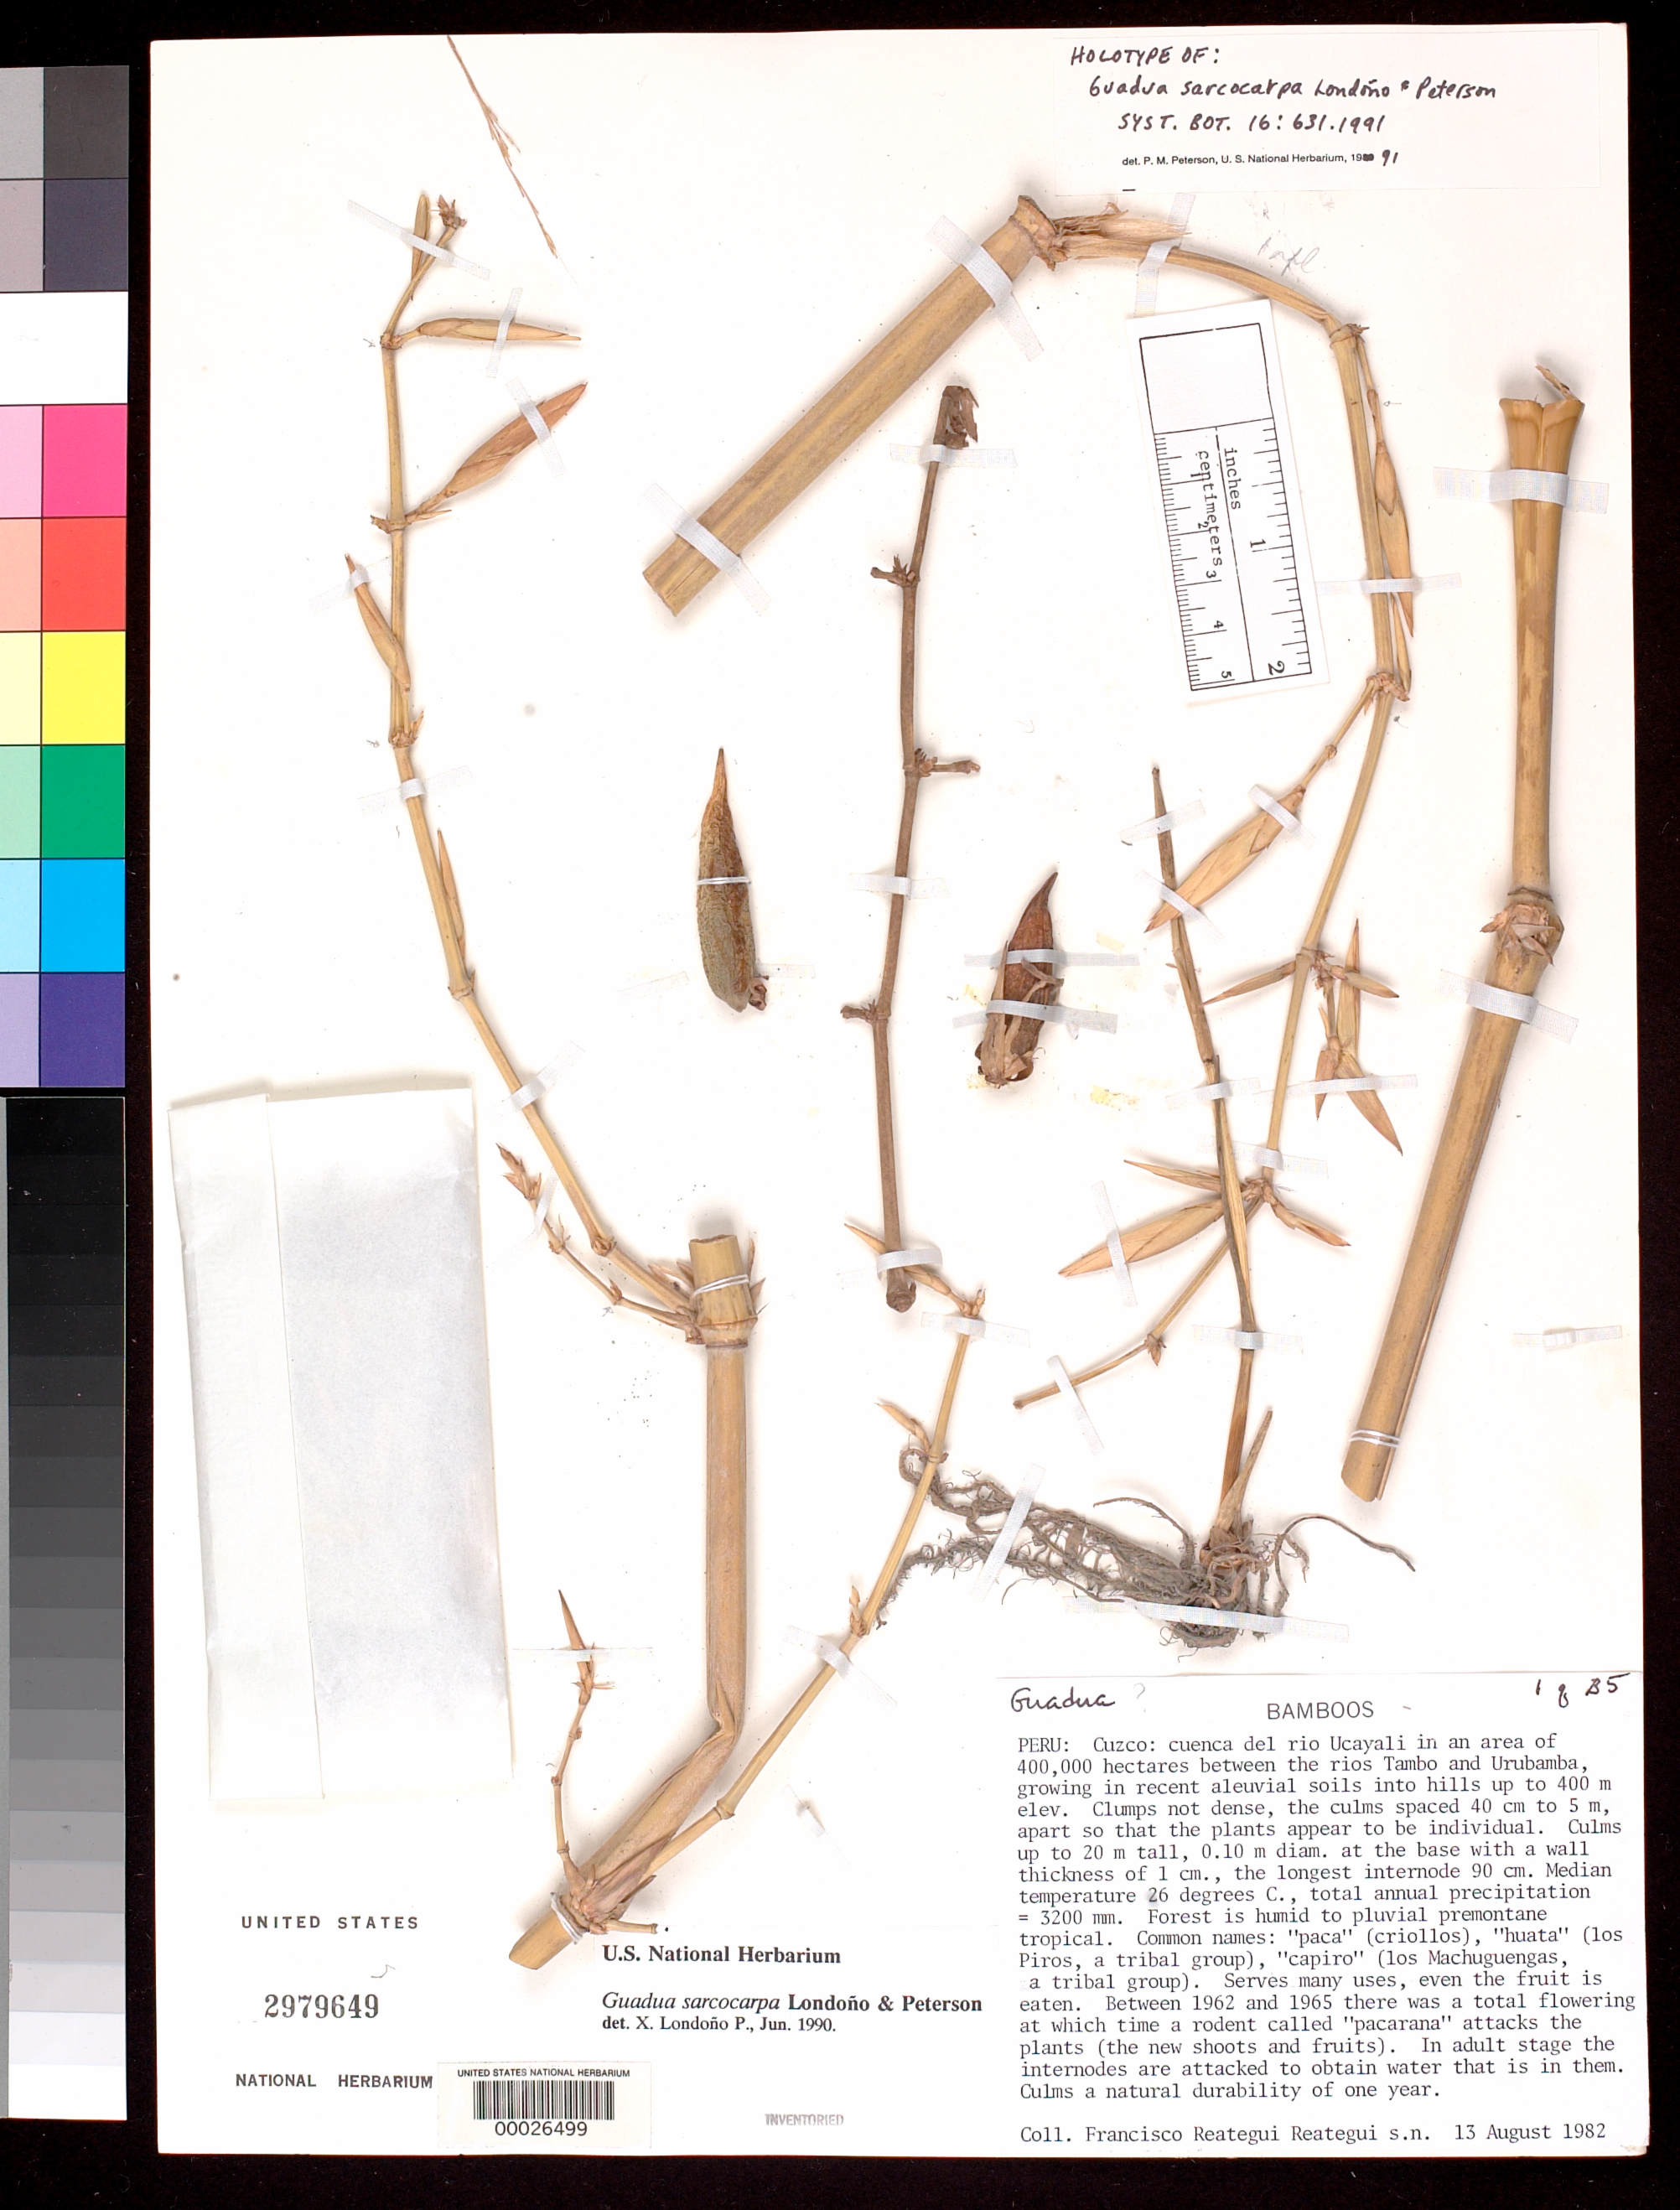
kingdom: Plantae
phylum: Tracheophyta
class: Liliopsida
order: Poales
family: Poaceae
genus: Guadua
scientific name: Guadua sarcocarpa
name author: Londoño & P.M. Peterson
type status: Holotype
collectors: F. Reategui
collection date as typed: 13 Aug 1982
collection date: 1982-08-13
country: Peru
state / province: Cusco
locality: Cuenca del Río Ucayali in area of 400,000 hectares between Ríos Tambo and Urubamba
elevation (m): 400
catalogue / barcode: US 2979649